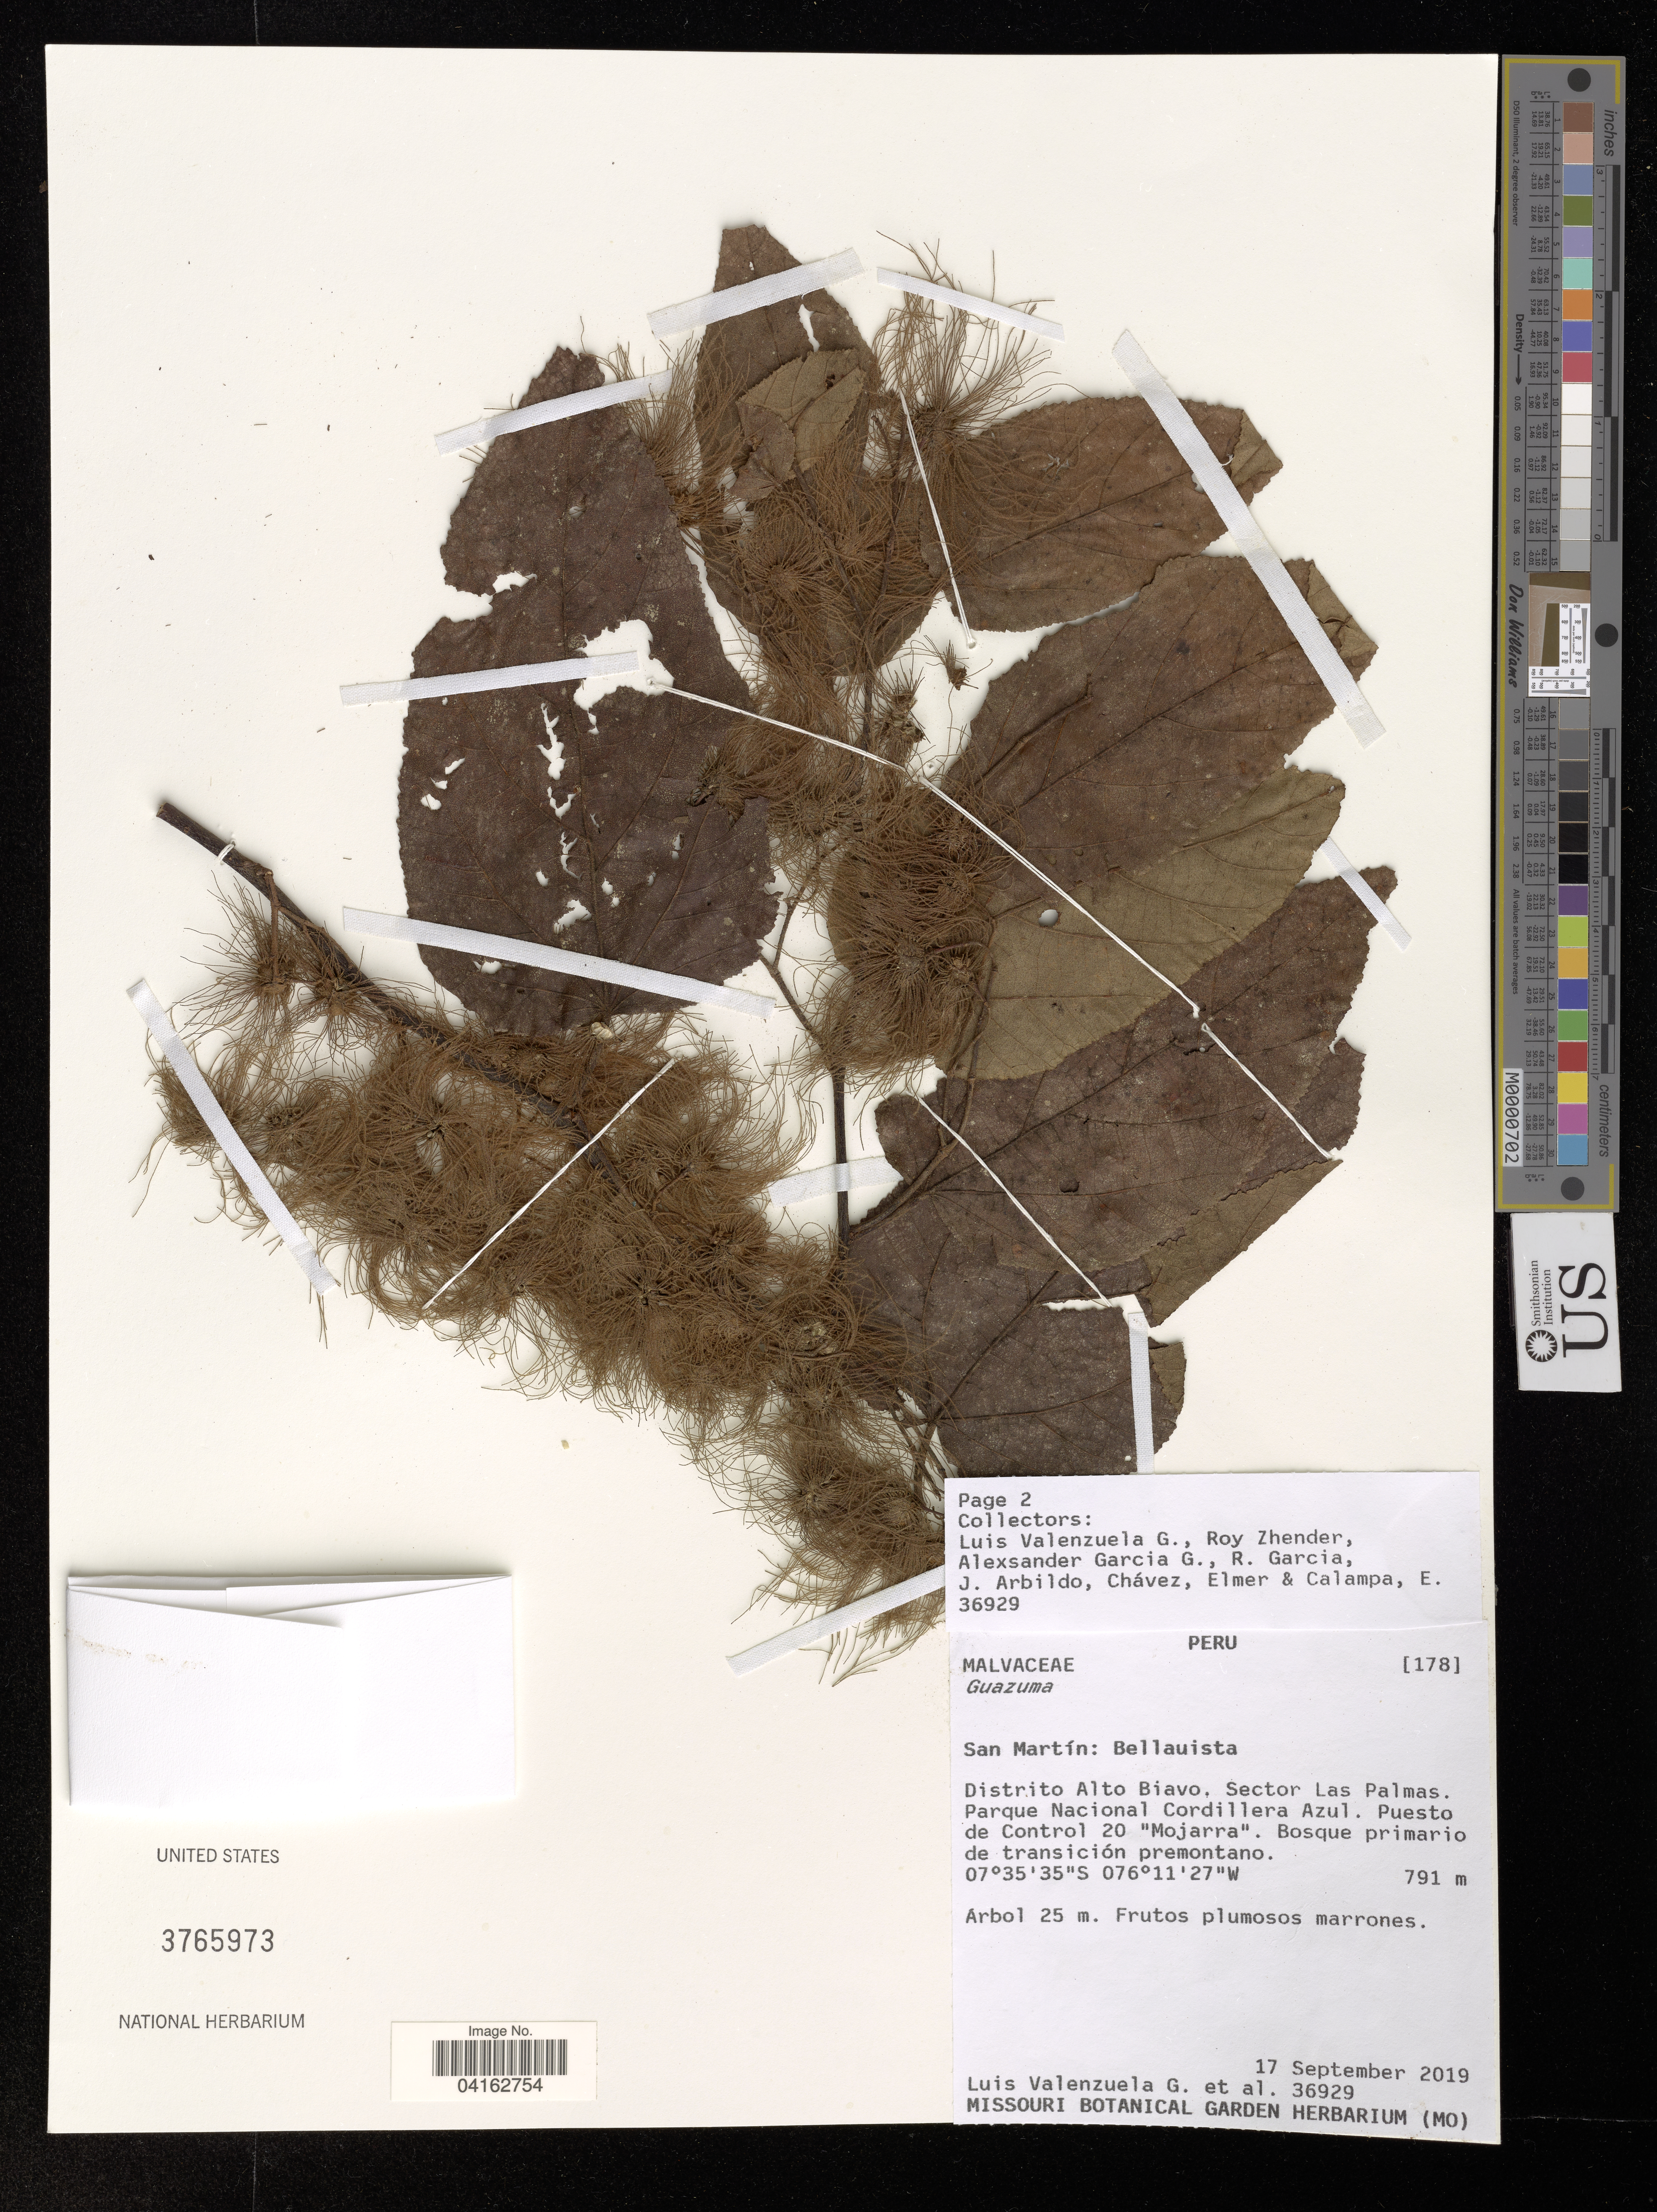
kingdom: Plantae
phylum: Tracheophyta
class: Magnoliopsida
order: Malvales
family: Malvaceae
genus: Guazuma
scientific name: Guazuma crinita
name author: Mart.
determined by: Dorr, Laurence J., Curator (BOT), Smithsonian Institution - National Museum of Natural History (UNITED STATES)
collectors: L. Valenzuela, R. Zhender, A. Garcia G., R. F. Garcia & et al.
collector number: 36929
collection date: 2019-09-17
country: Peru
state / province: San Martin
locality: Bellauista. Distrito Alto Biavo. Sector Las Palmas. Parque Nacional Cordillera Azul. Puesto de Control 20 "Mojarra". Bosque primario de transición premontano.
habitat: bosque primario de transicion premontano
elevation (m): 791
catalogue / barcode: US 3765973